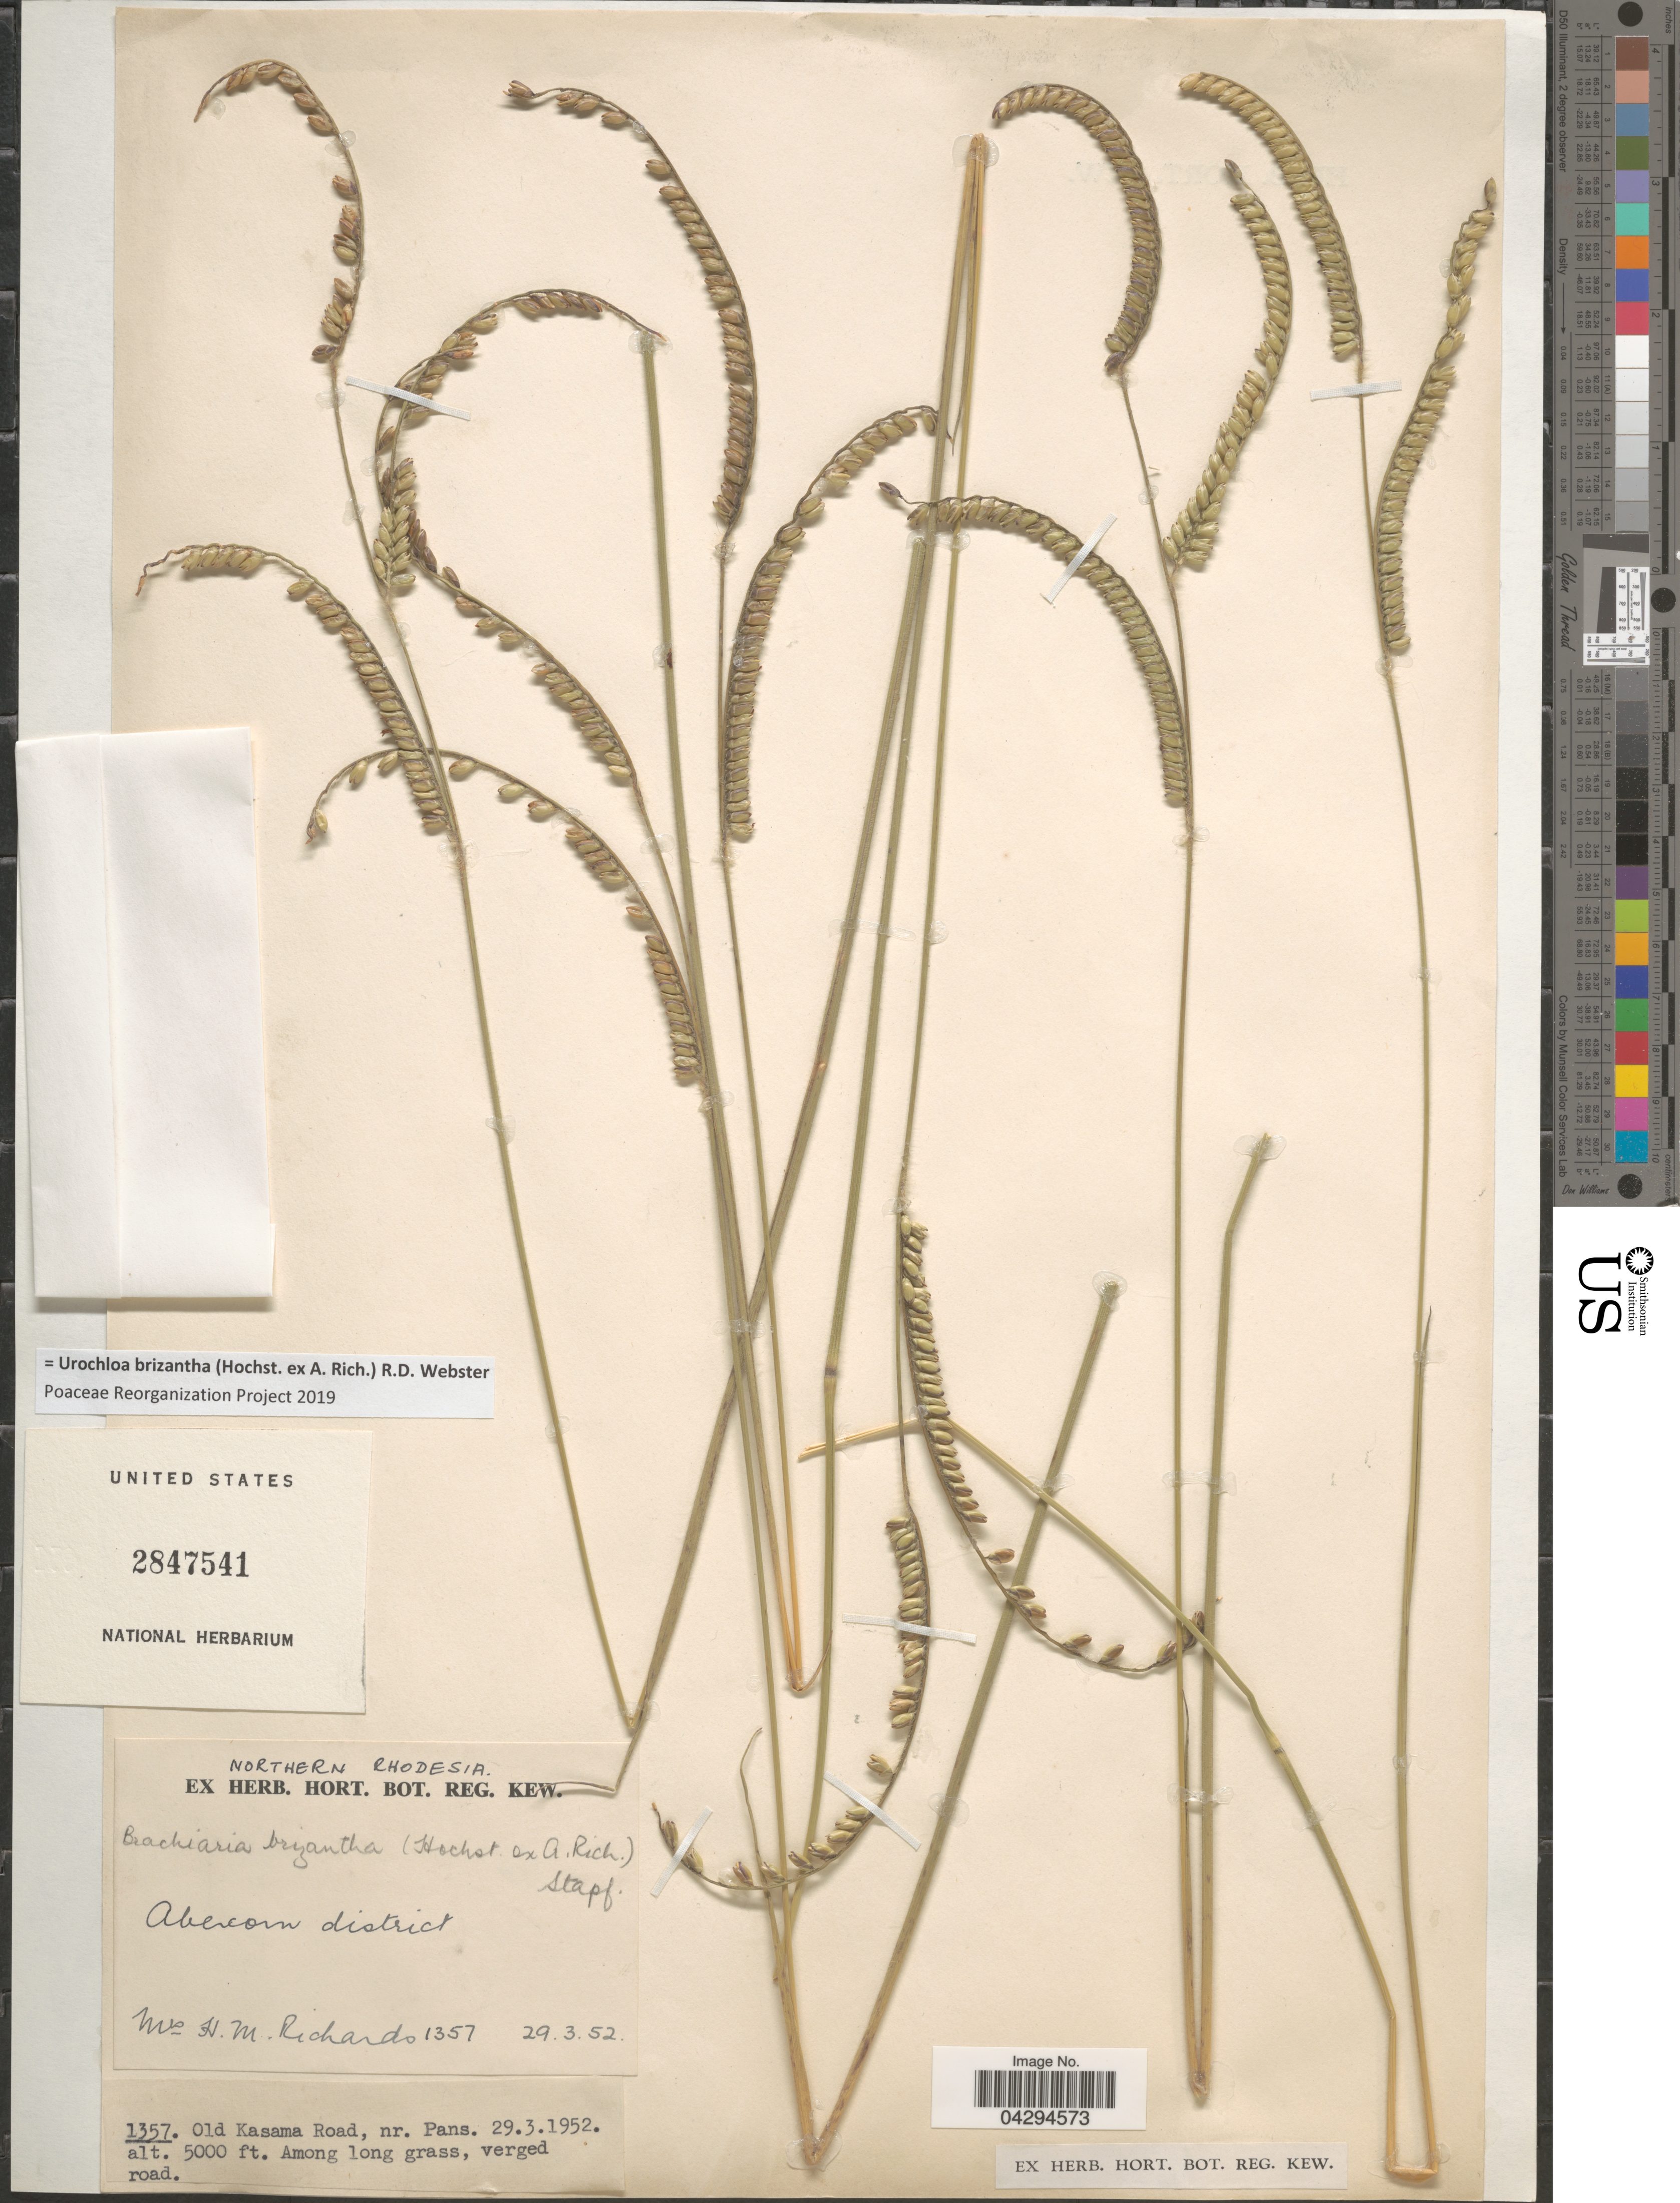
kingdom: Plantae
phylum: Tracheophyta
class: Liliopsida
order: Poales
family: Poaceae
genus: Urochloa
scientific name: Urochloa brizantha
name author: (Hochst. ex A. Rich.) R.D. Webster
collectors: H. Richards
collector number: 1357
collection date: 1952-03-29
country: Zambia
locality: Northern Rhodesia. Abercorn district. Old Kasama Road, nr. Pans.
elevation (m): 1524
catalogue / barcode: US 2847541